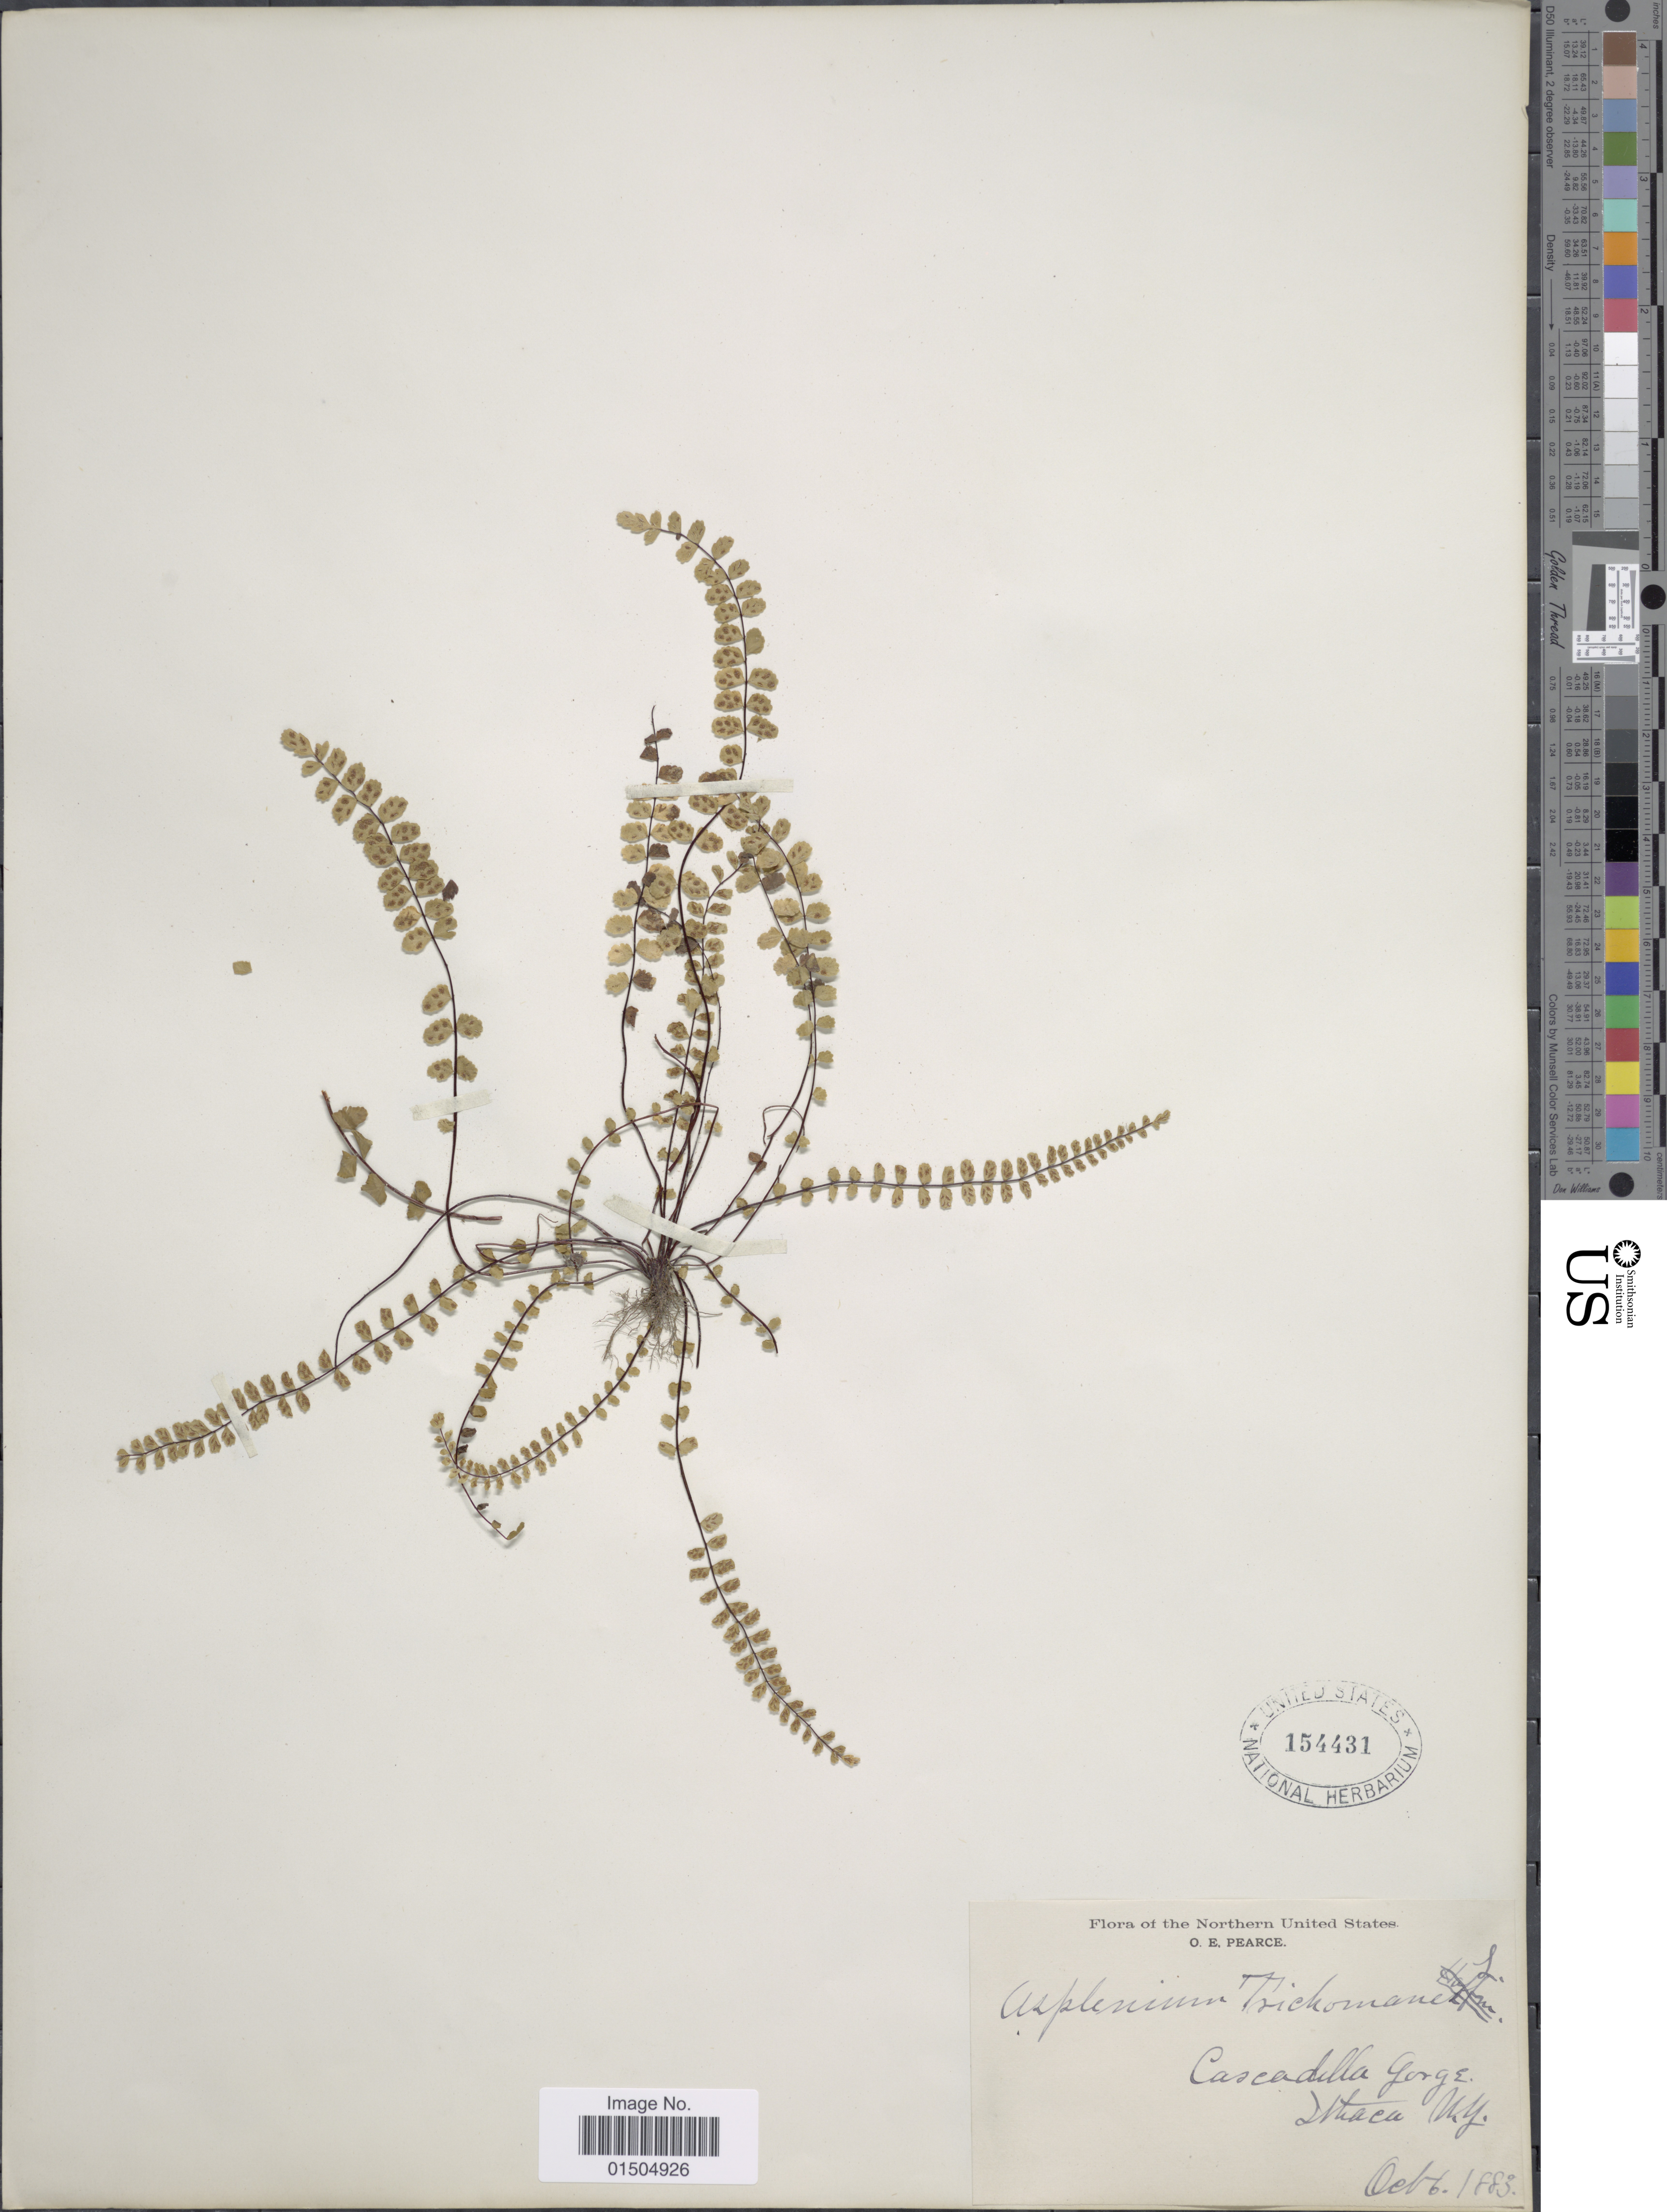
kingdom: Plantae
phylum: Tracheophyta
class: Polypodiopsida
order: Polypodiales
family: Aspleniaceae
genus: Asplenium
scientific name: Asplenium trichomanes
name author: L.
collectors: O. E. Pearce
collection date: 1883-10-06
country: United States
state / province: New York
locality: Northern United States. Cascadella Gorge. Ithaca.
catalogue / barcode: US 154431